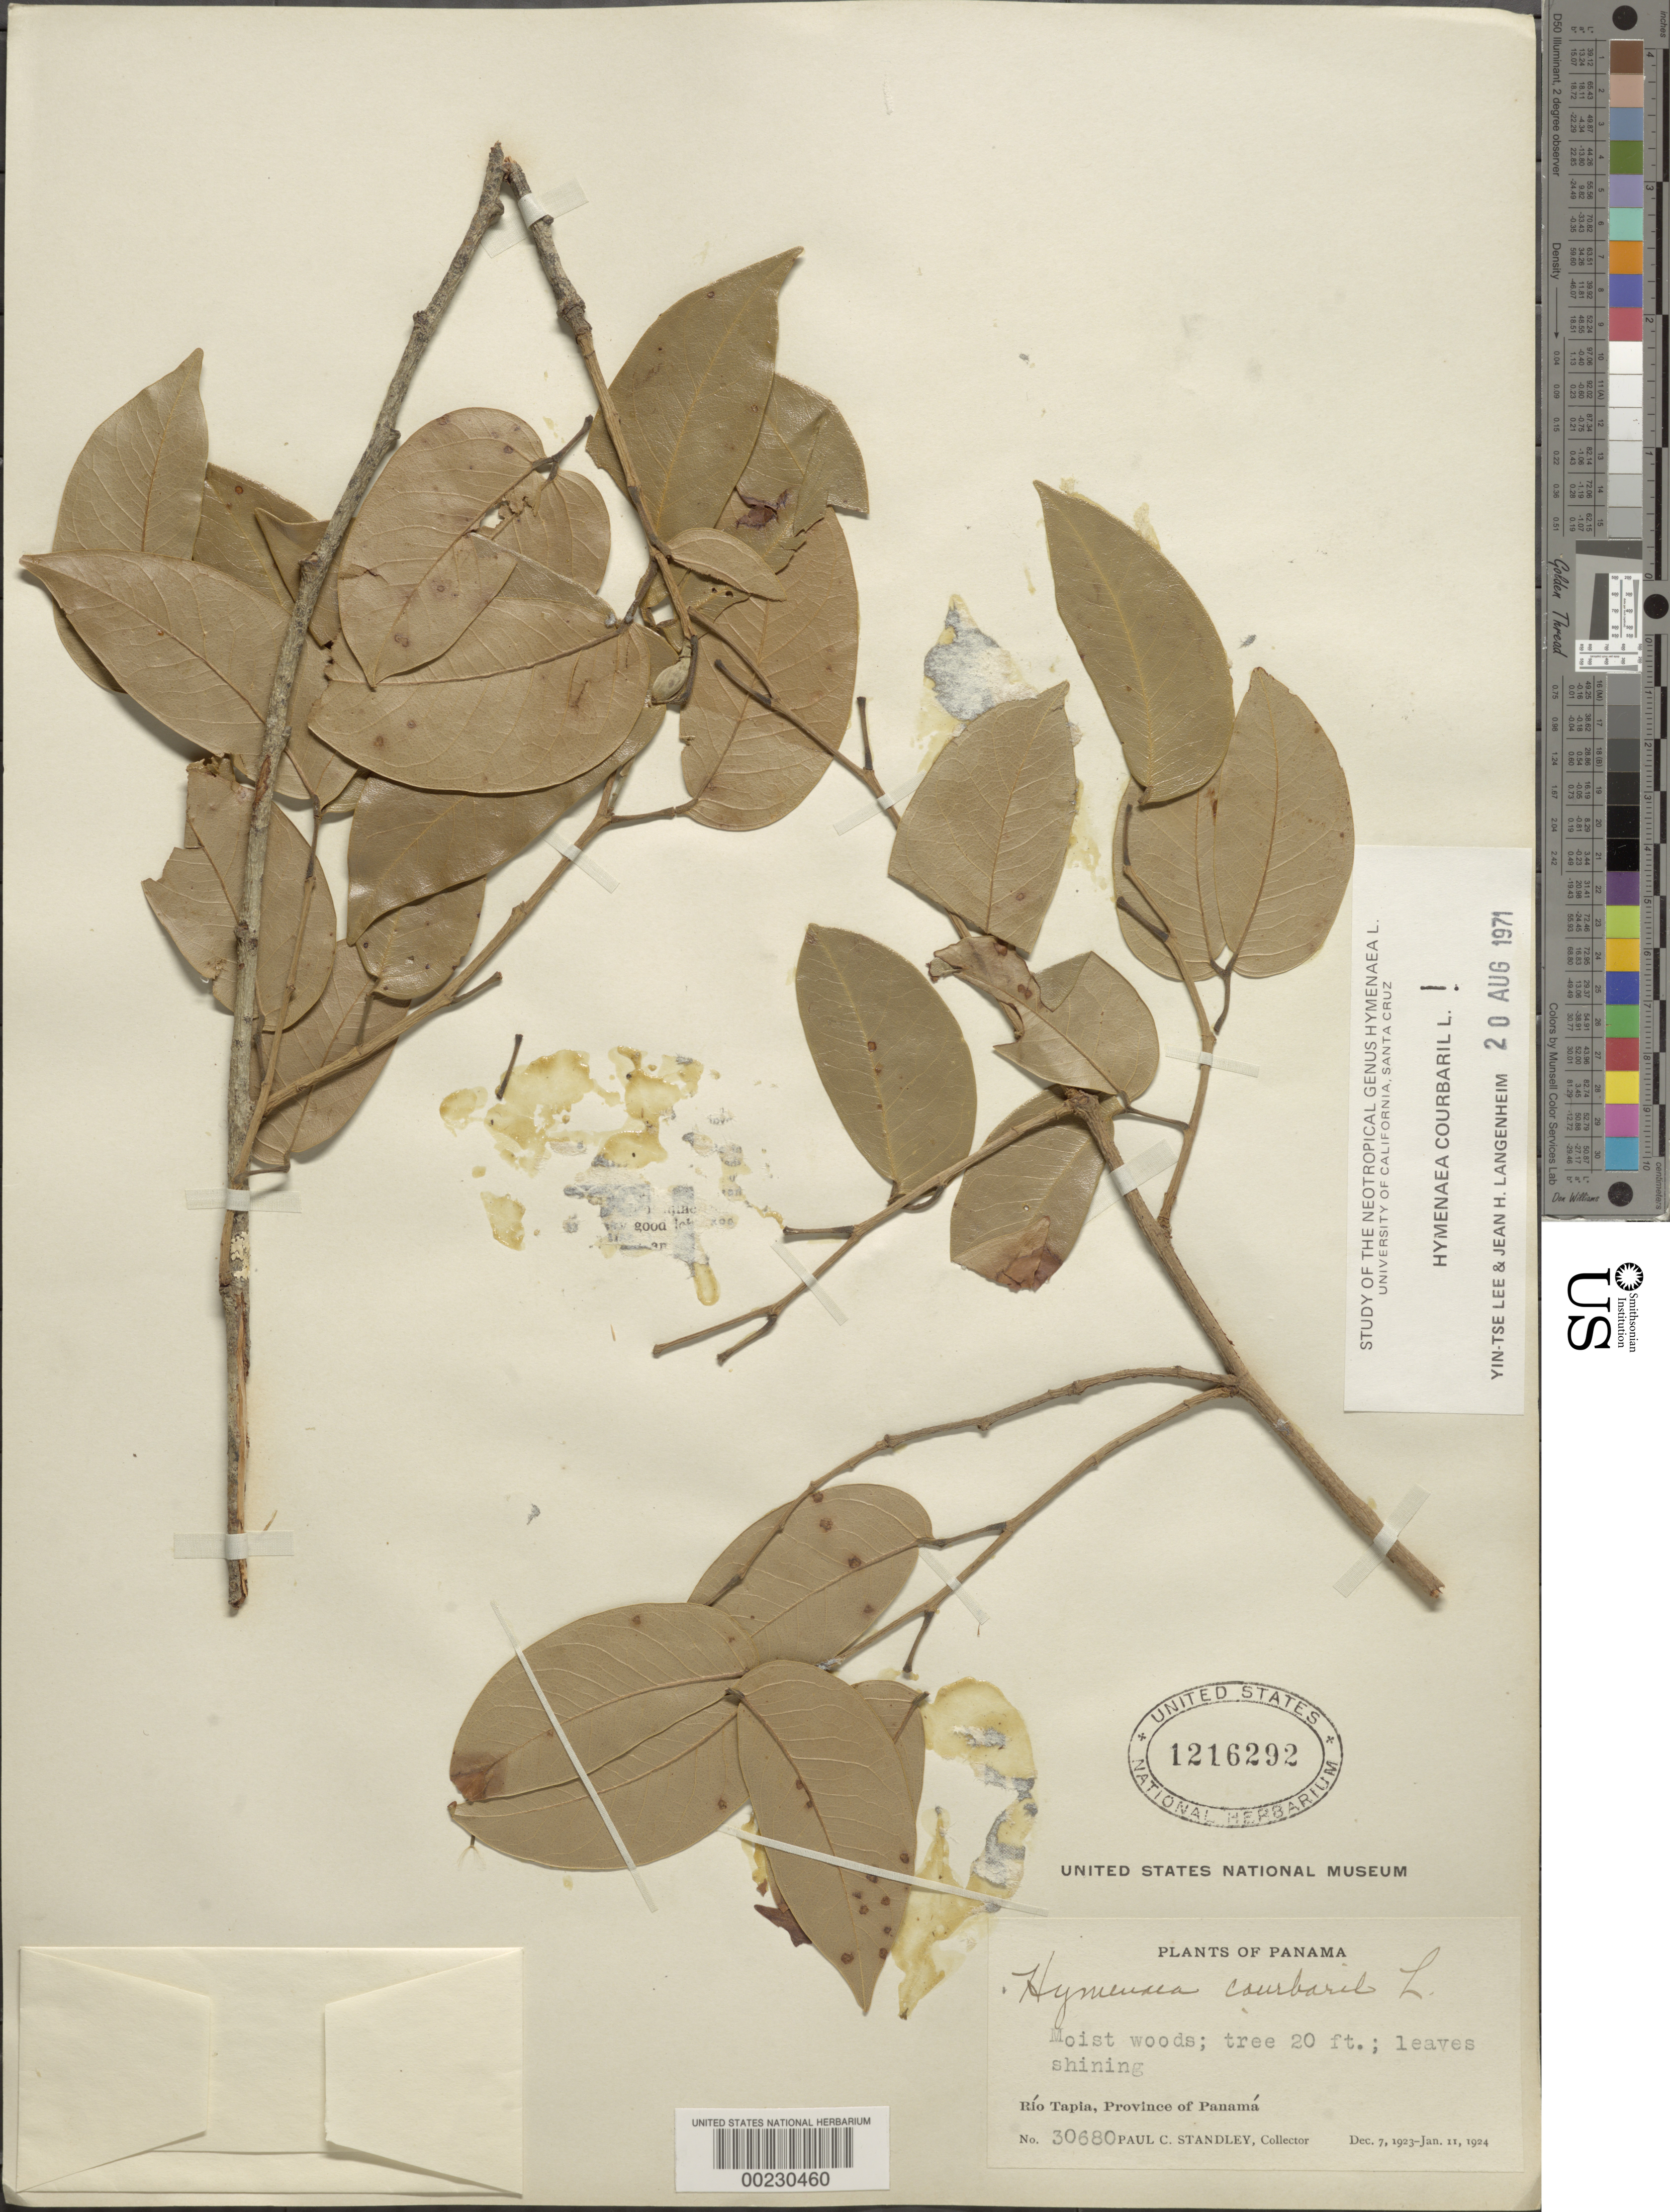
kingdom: Plantae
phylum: Tracheophyta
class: Magnoliopsida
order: Fabales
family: Fabaceae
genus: Hymenaea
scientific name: Hymenaea courbaril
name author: L.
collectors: P. C. Standley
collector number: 30680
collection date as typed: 07 Dec 1923 to 11 Jan 1924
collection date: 1923-12-07/1924-01-11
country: Panama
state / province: Panamá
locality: Rio tapla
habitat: Moist woods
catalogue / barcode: US 1216292